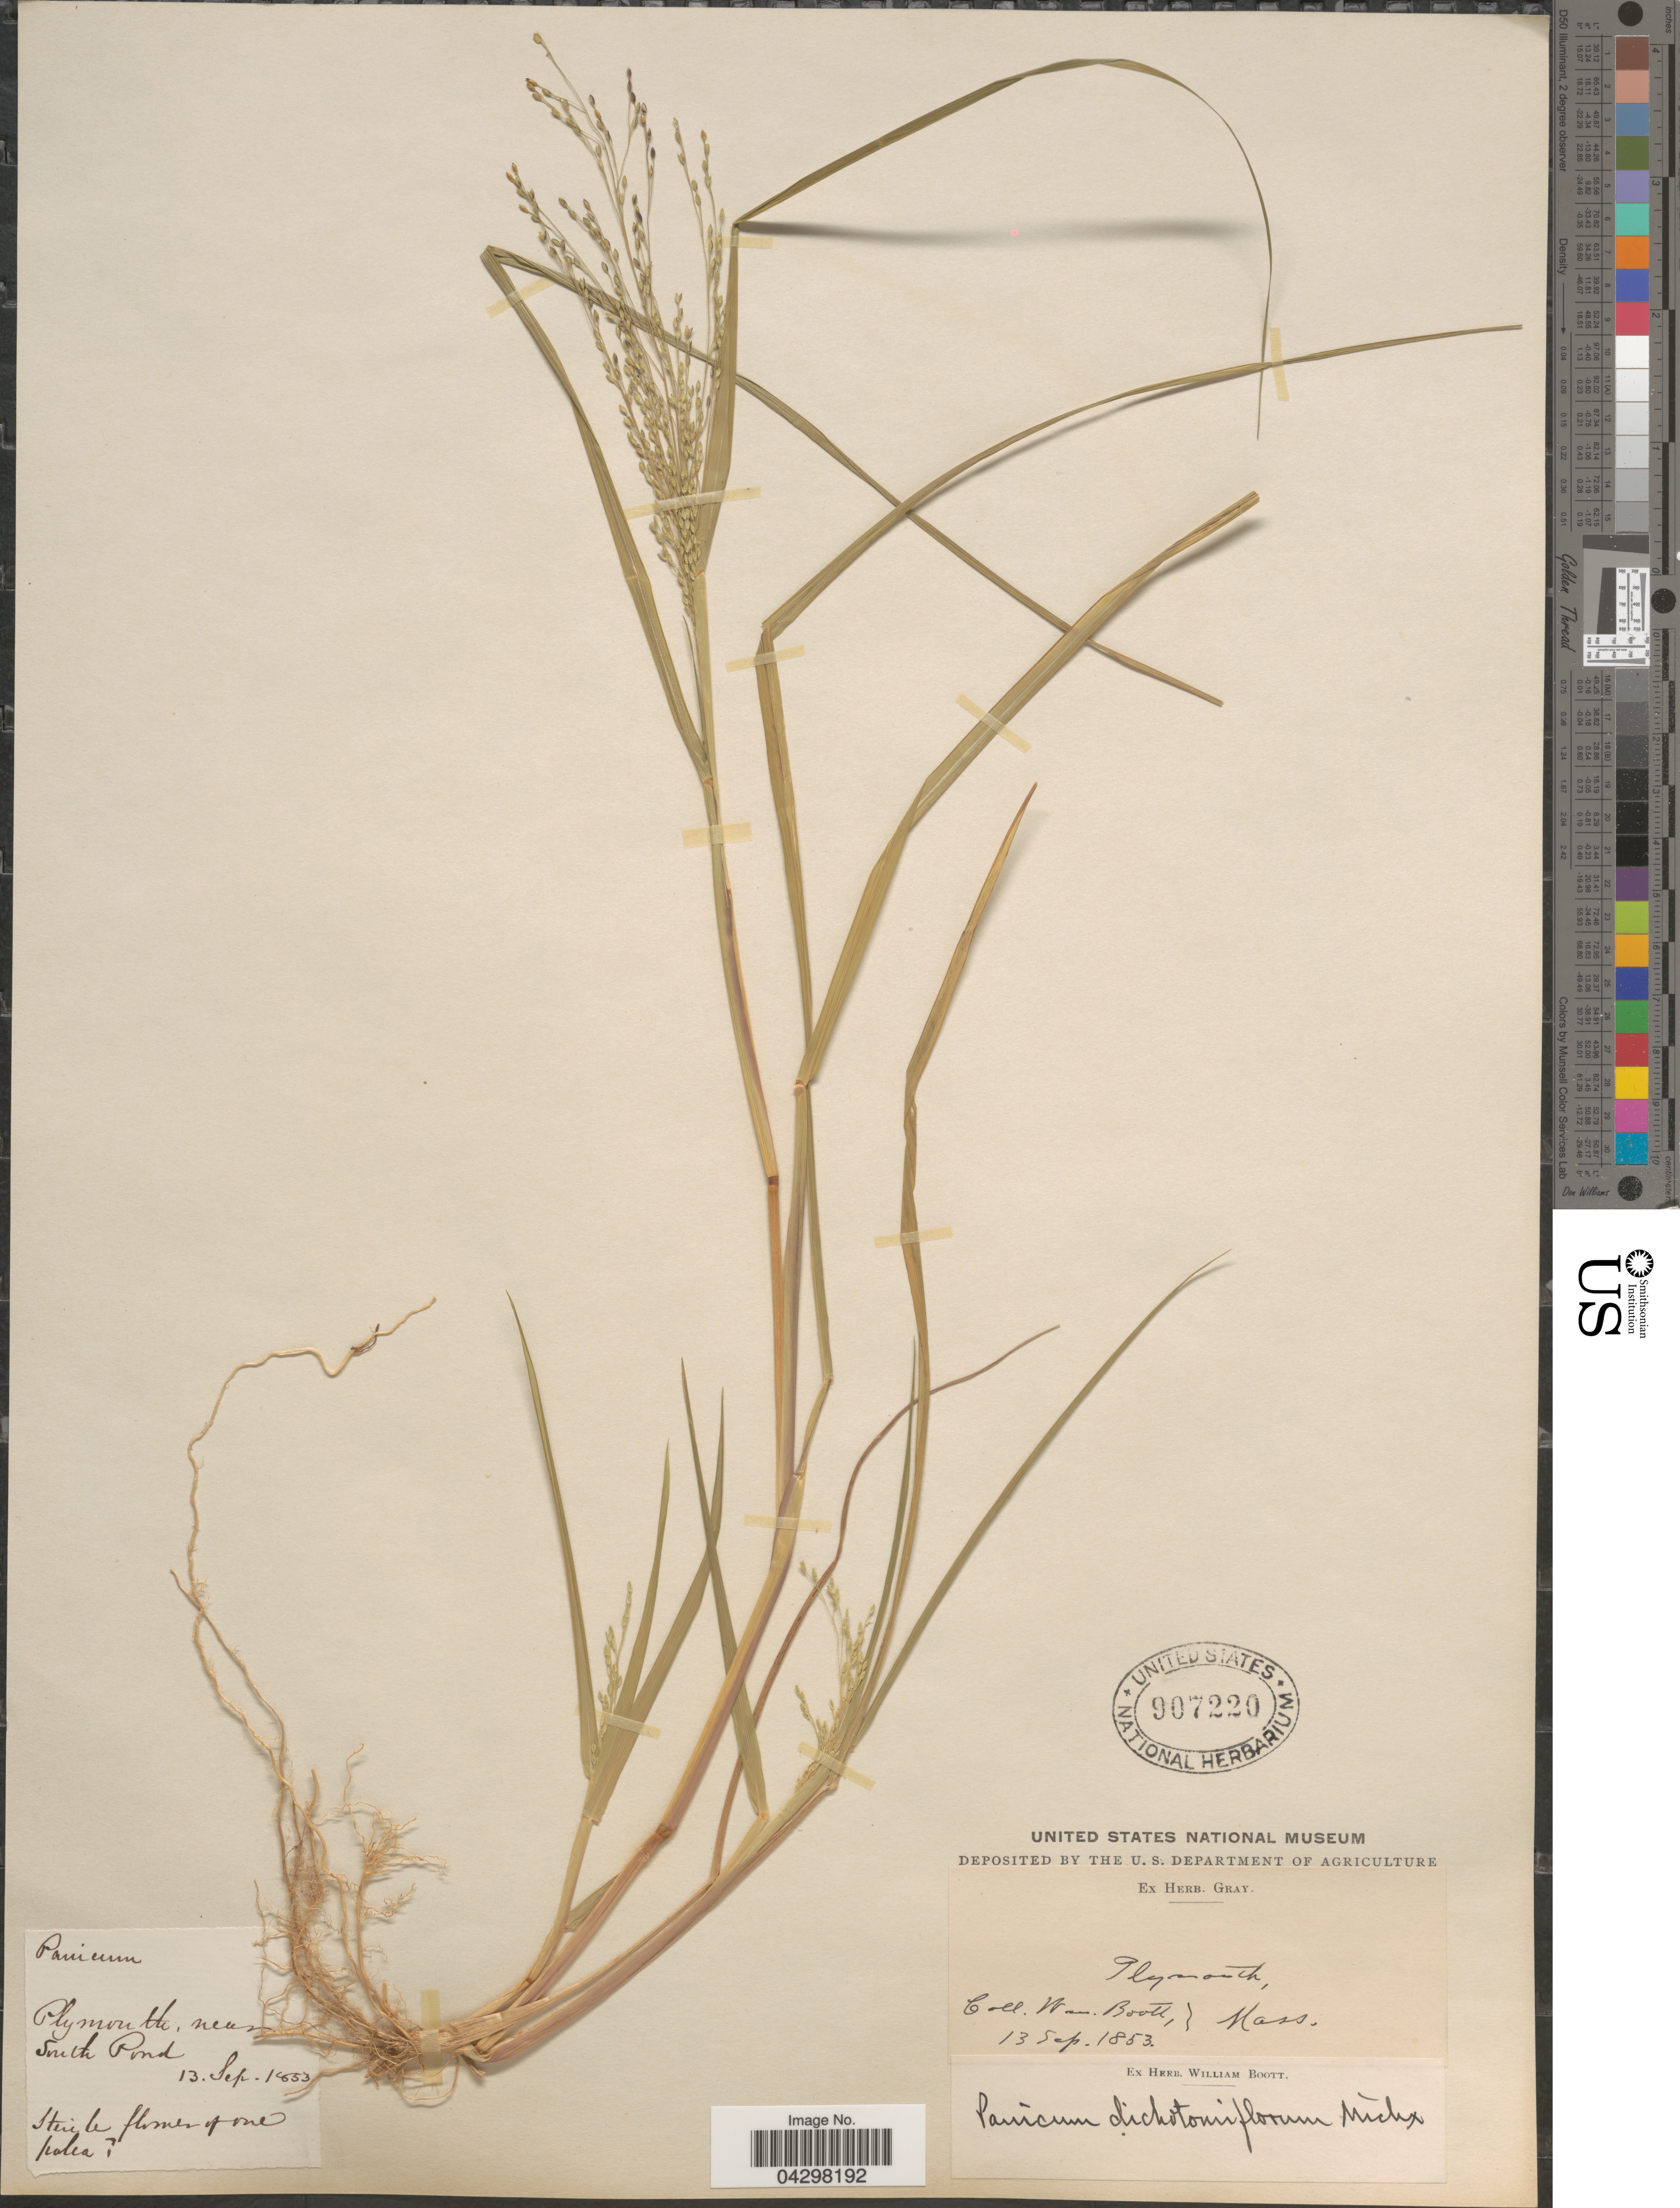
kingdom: Plantae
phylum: Tracheophyta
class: Liliopsida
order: Poales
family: Poaceae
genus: Panicum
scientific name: Panicum dichotomiflorum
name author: Michx.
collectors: W. Boott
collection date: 1853-09-13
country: United States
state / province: Massachusetts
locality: Plymouth, near South Pond.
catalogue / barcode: US 907220